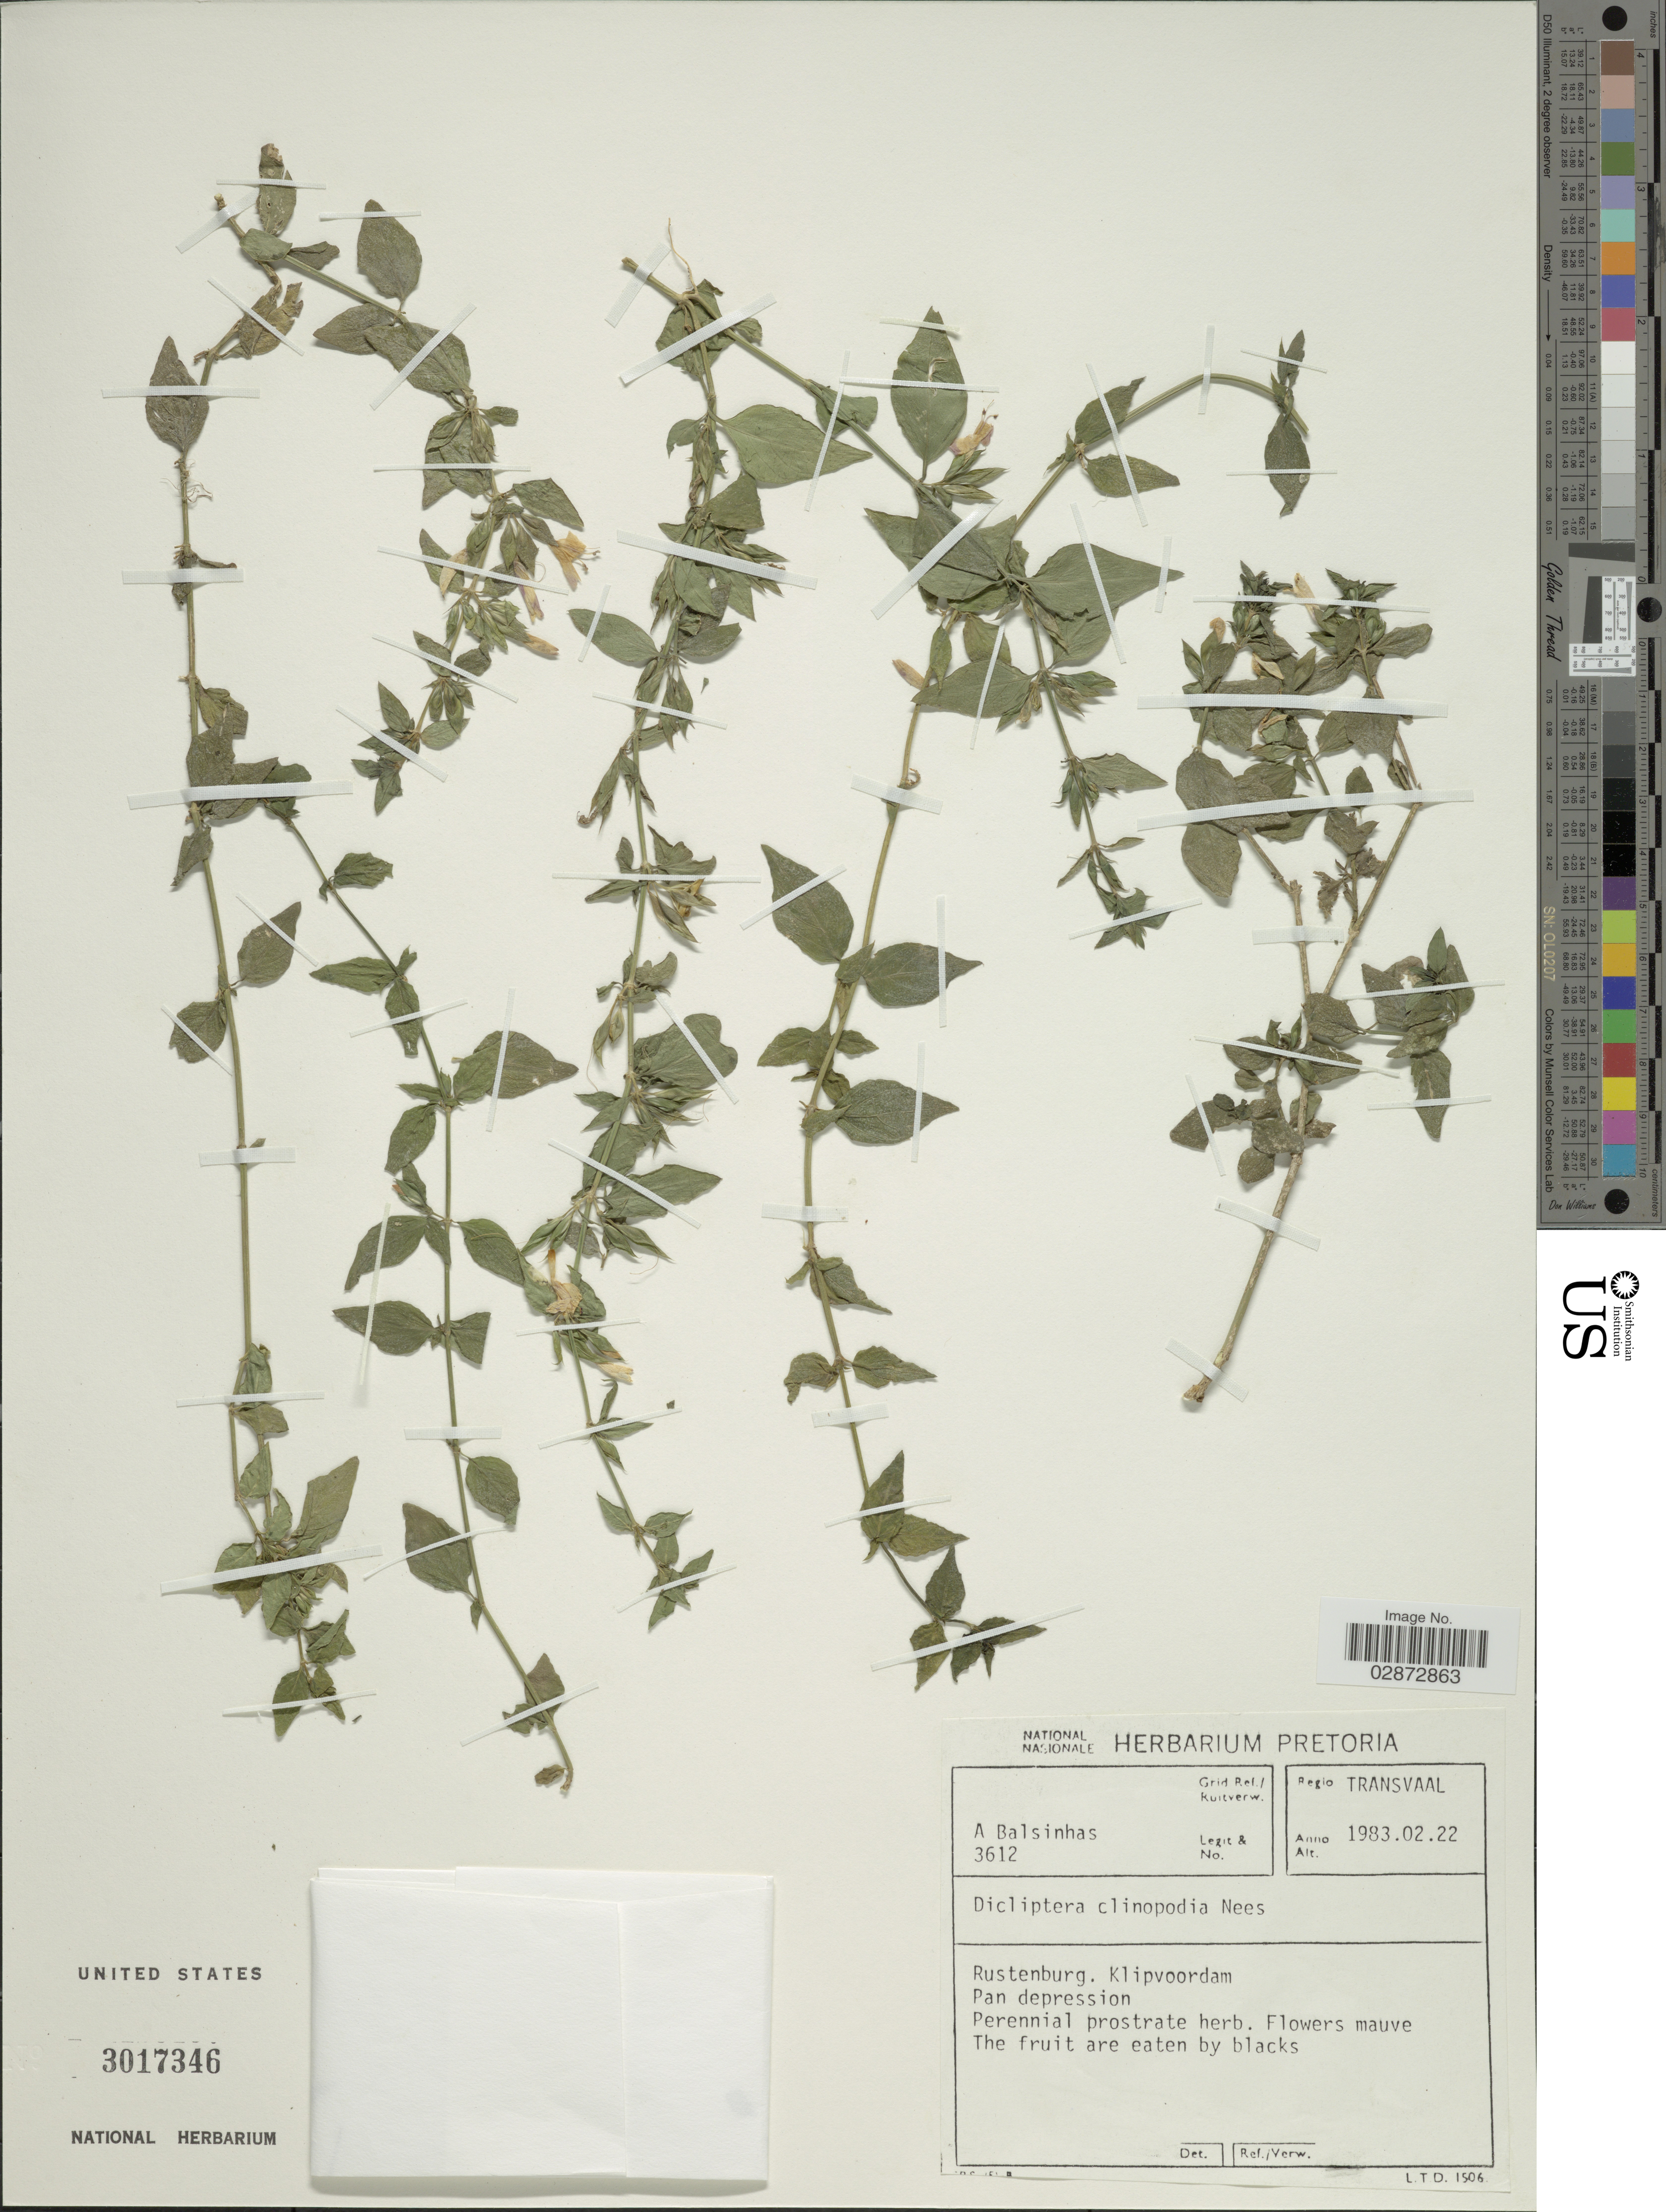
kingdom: Plantae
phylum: Tracheophyta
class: Magnoliopsida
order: Lamiales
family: Acanthaceae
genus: Dicliptera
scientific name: Dicliptera clinopodia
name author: Nees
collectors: A. A. Balsinhas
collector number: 3612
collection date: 1983-02-22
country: South Africa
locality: Regio Transvaal, Rustenburg. Klipvoordam.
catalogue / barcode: US 3017346